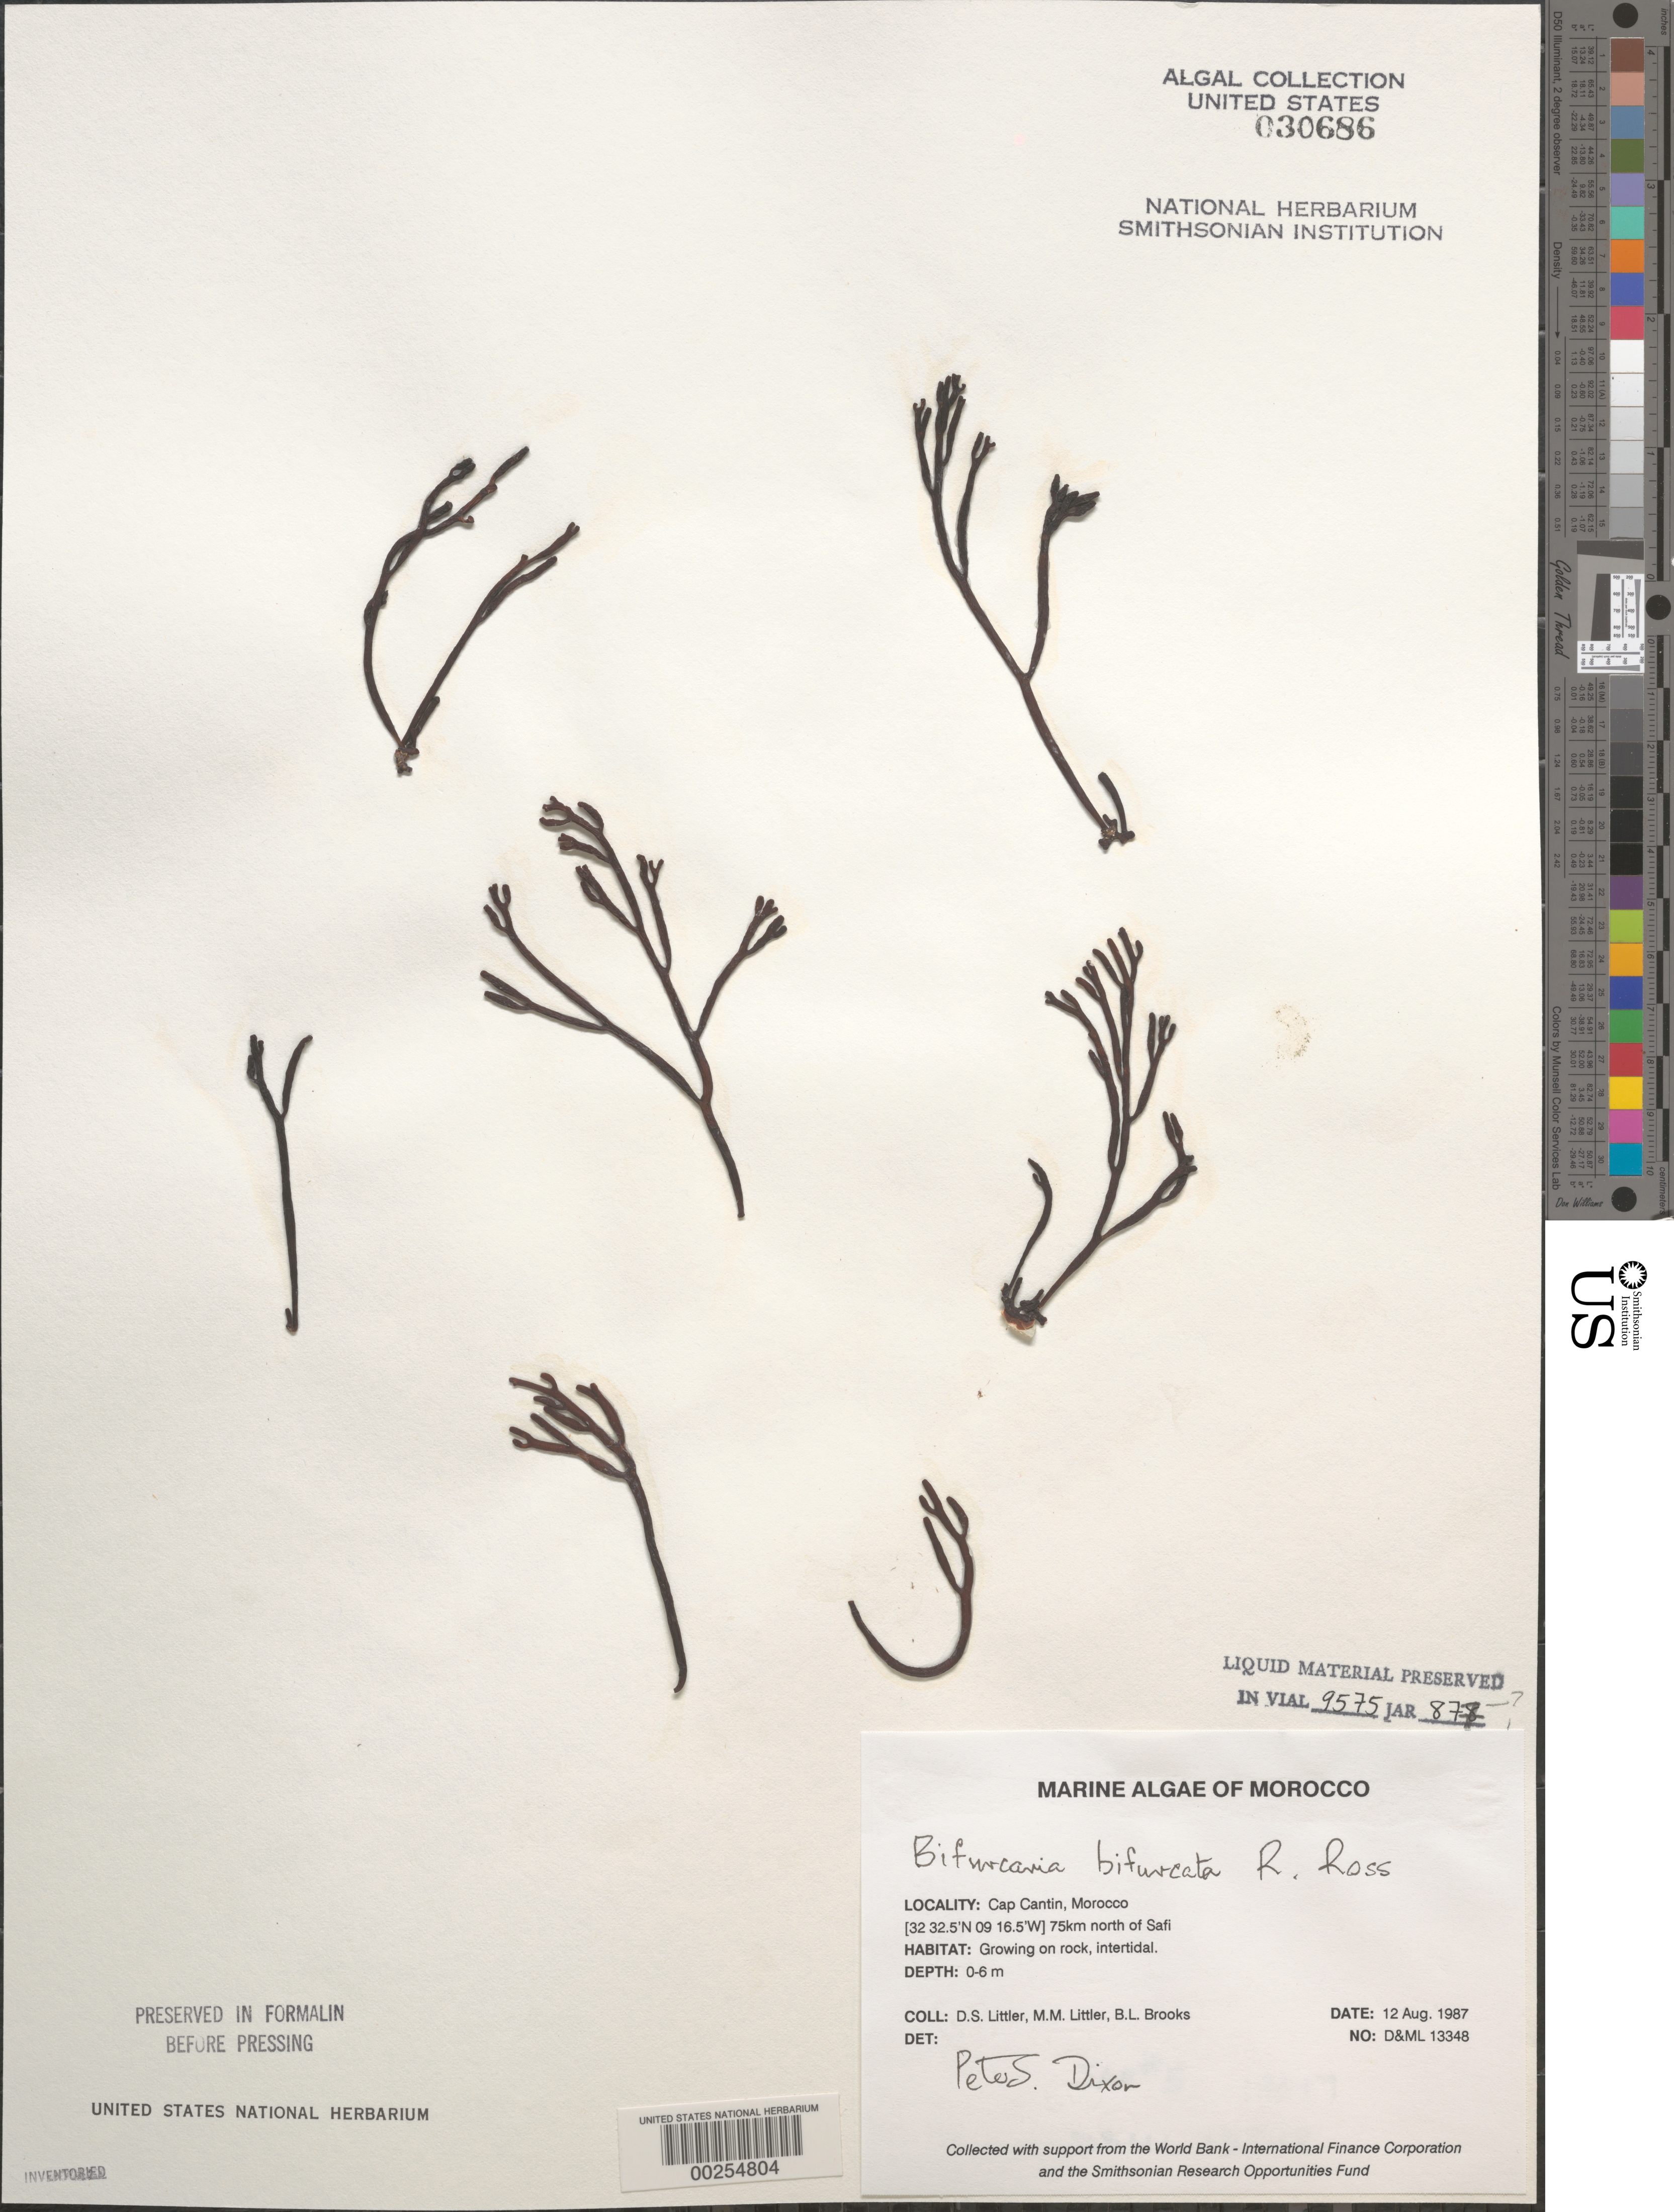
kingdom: Chromista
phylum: Ochrophyta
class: Phaeophyceae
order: Fucales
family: Sargassaceae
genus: Bifurcaria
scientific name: Bifurcaria bifurcata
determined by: Dixon, P. S.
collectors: D. S. Littler, M. M. Littler & B. Brooks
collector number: D&ML 13348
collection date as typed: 12 Aug 1987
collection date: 1987-08-12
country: Morocco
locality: Cap Cantin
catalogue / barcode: US 30686